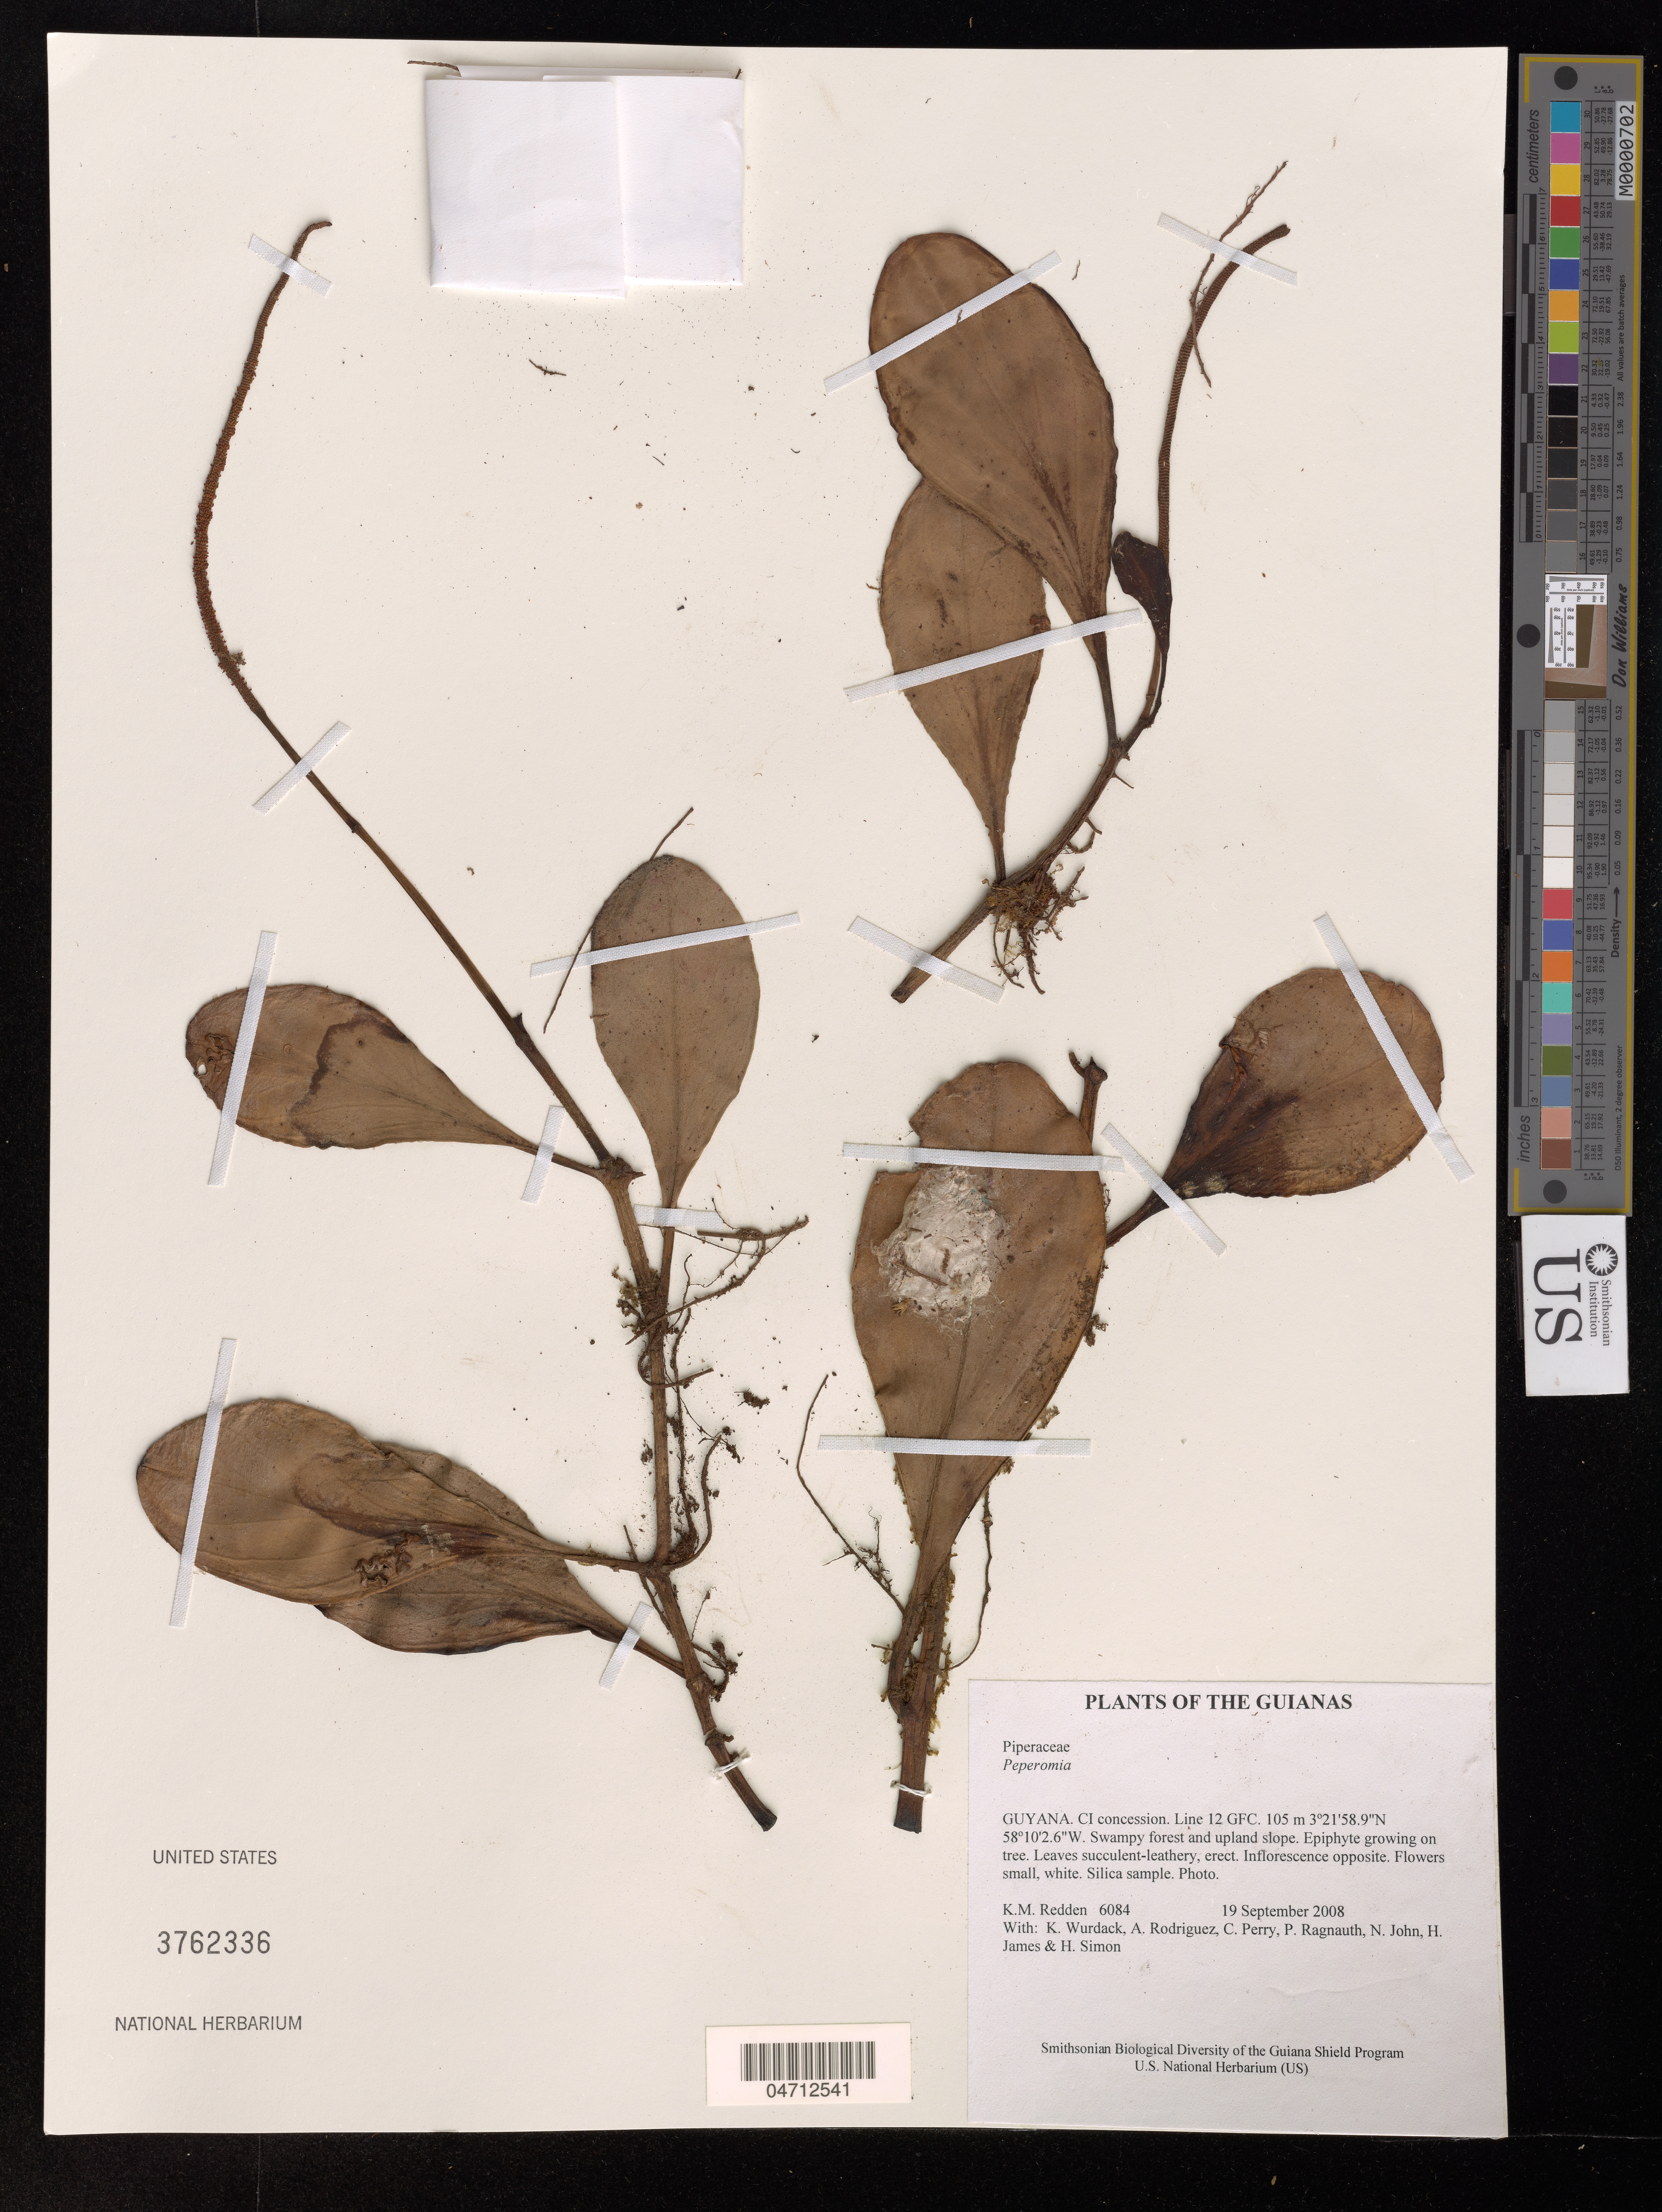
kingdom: Plantae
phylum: Tracheophyta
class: Magnoliopsida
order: Piperales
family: Piperaceae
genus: Peperomia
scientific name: Peperomia sp.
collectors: K. M. Redden, K. Wurdack, A. Rodriguez, C. Perry, P. Ragnauth, N. John, H. James & H. Simon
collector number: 6084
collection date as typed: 19 September 2008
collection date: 2008-09-19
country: Guyana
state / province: U. Takutu-U. Essequibo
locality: CI concession. Line 12 GFC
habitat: Swampy forest and upland slope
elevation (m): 105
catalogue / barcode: US 3762336